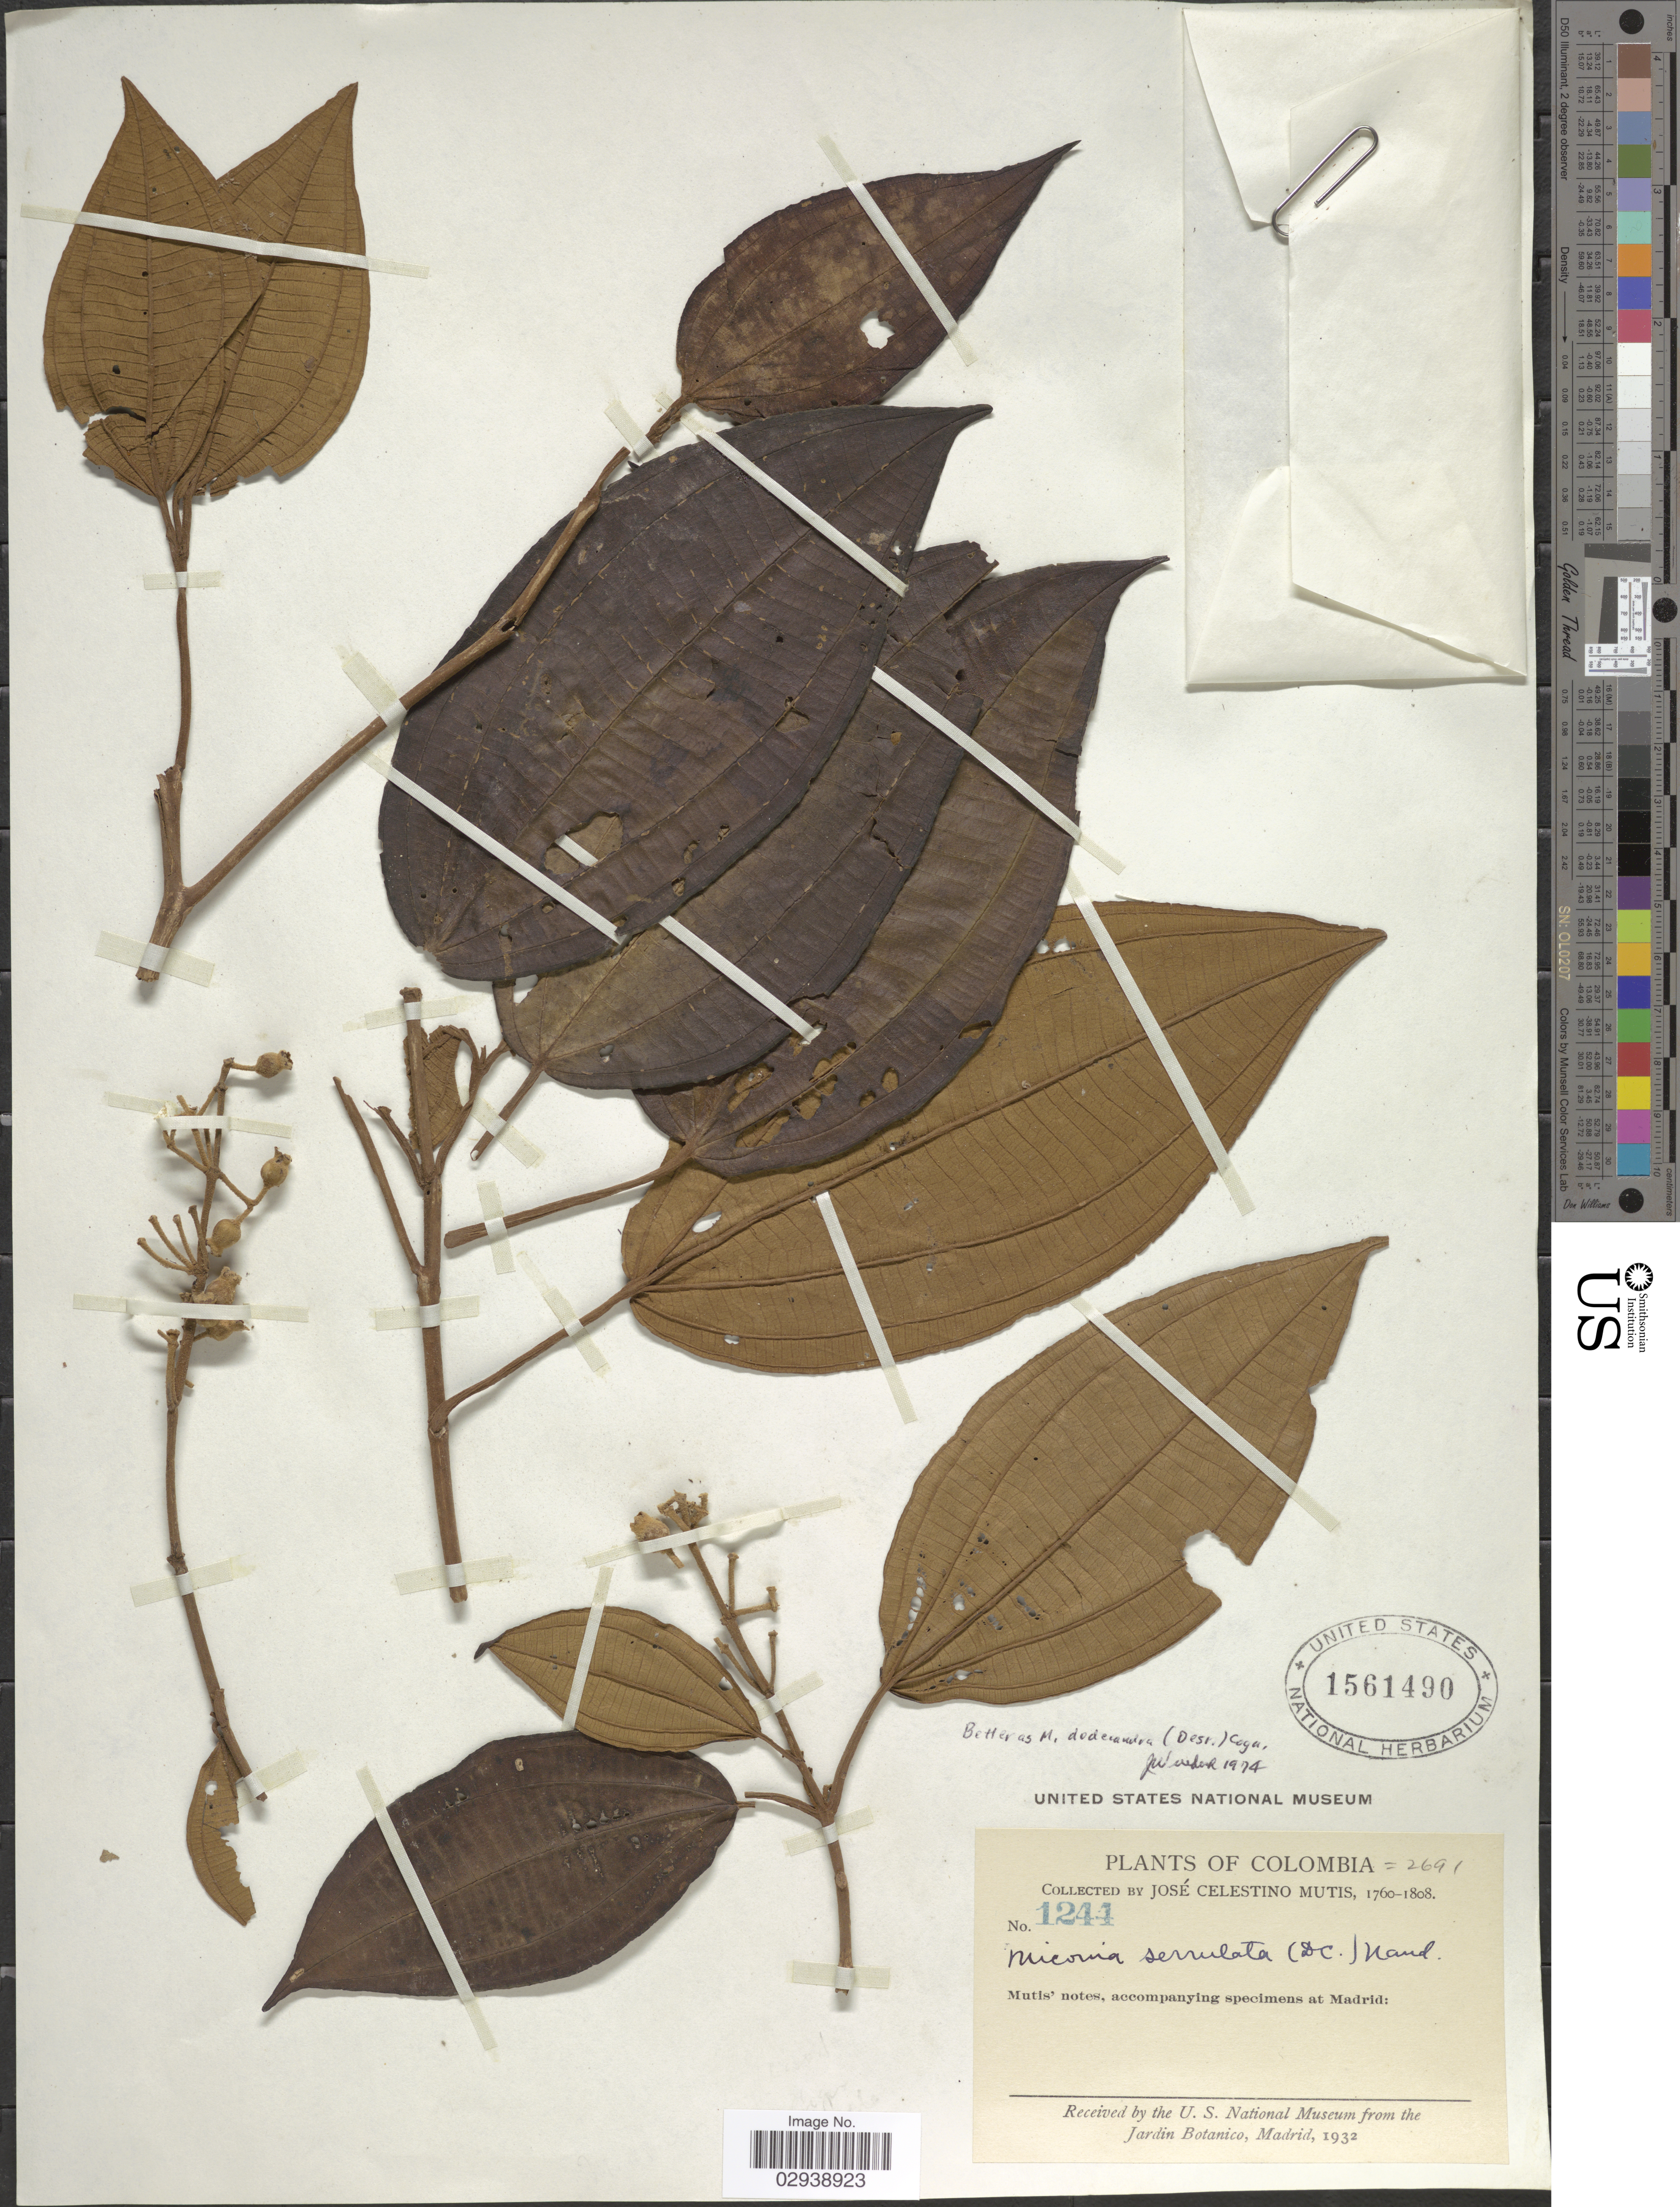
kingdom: Plantae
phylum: Tracheophyta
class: Magnoliopsida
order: Myrtales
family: Melastomataceae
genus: Miconia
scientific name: Miconia dodecandra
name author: Cogn.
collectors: J. C. B. Mutis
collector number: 1244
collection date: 1760/1808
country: Colombia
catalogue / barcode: US 1561490